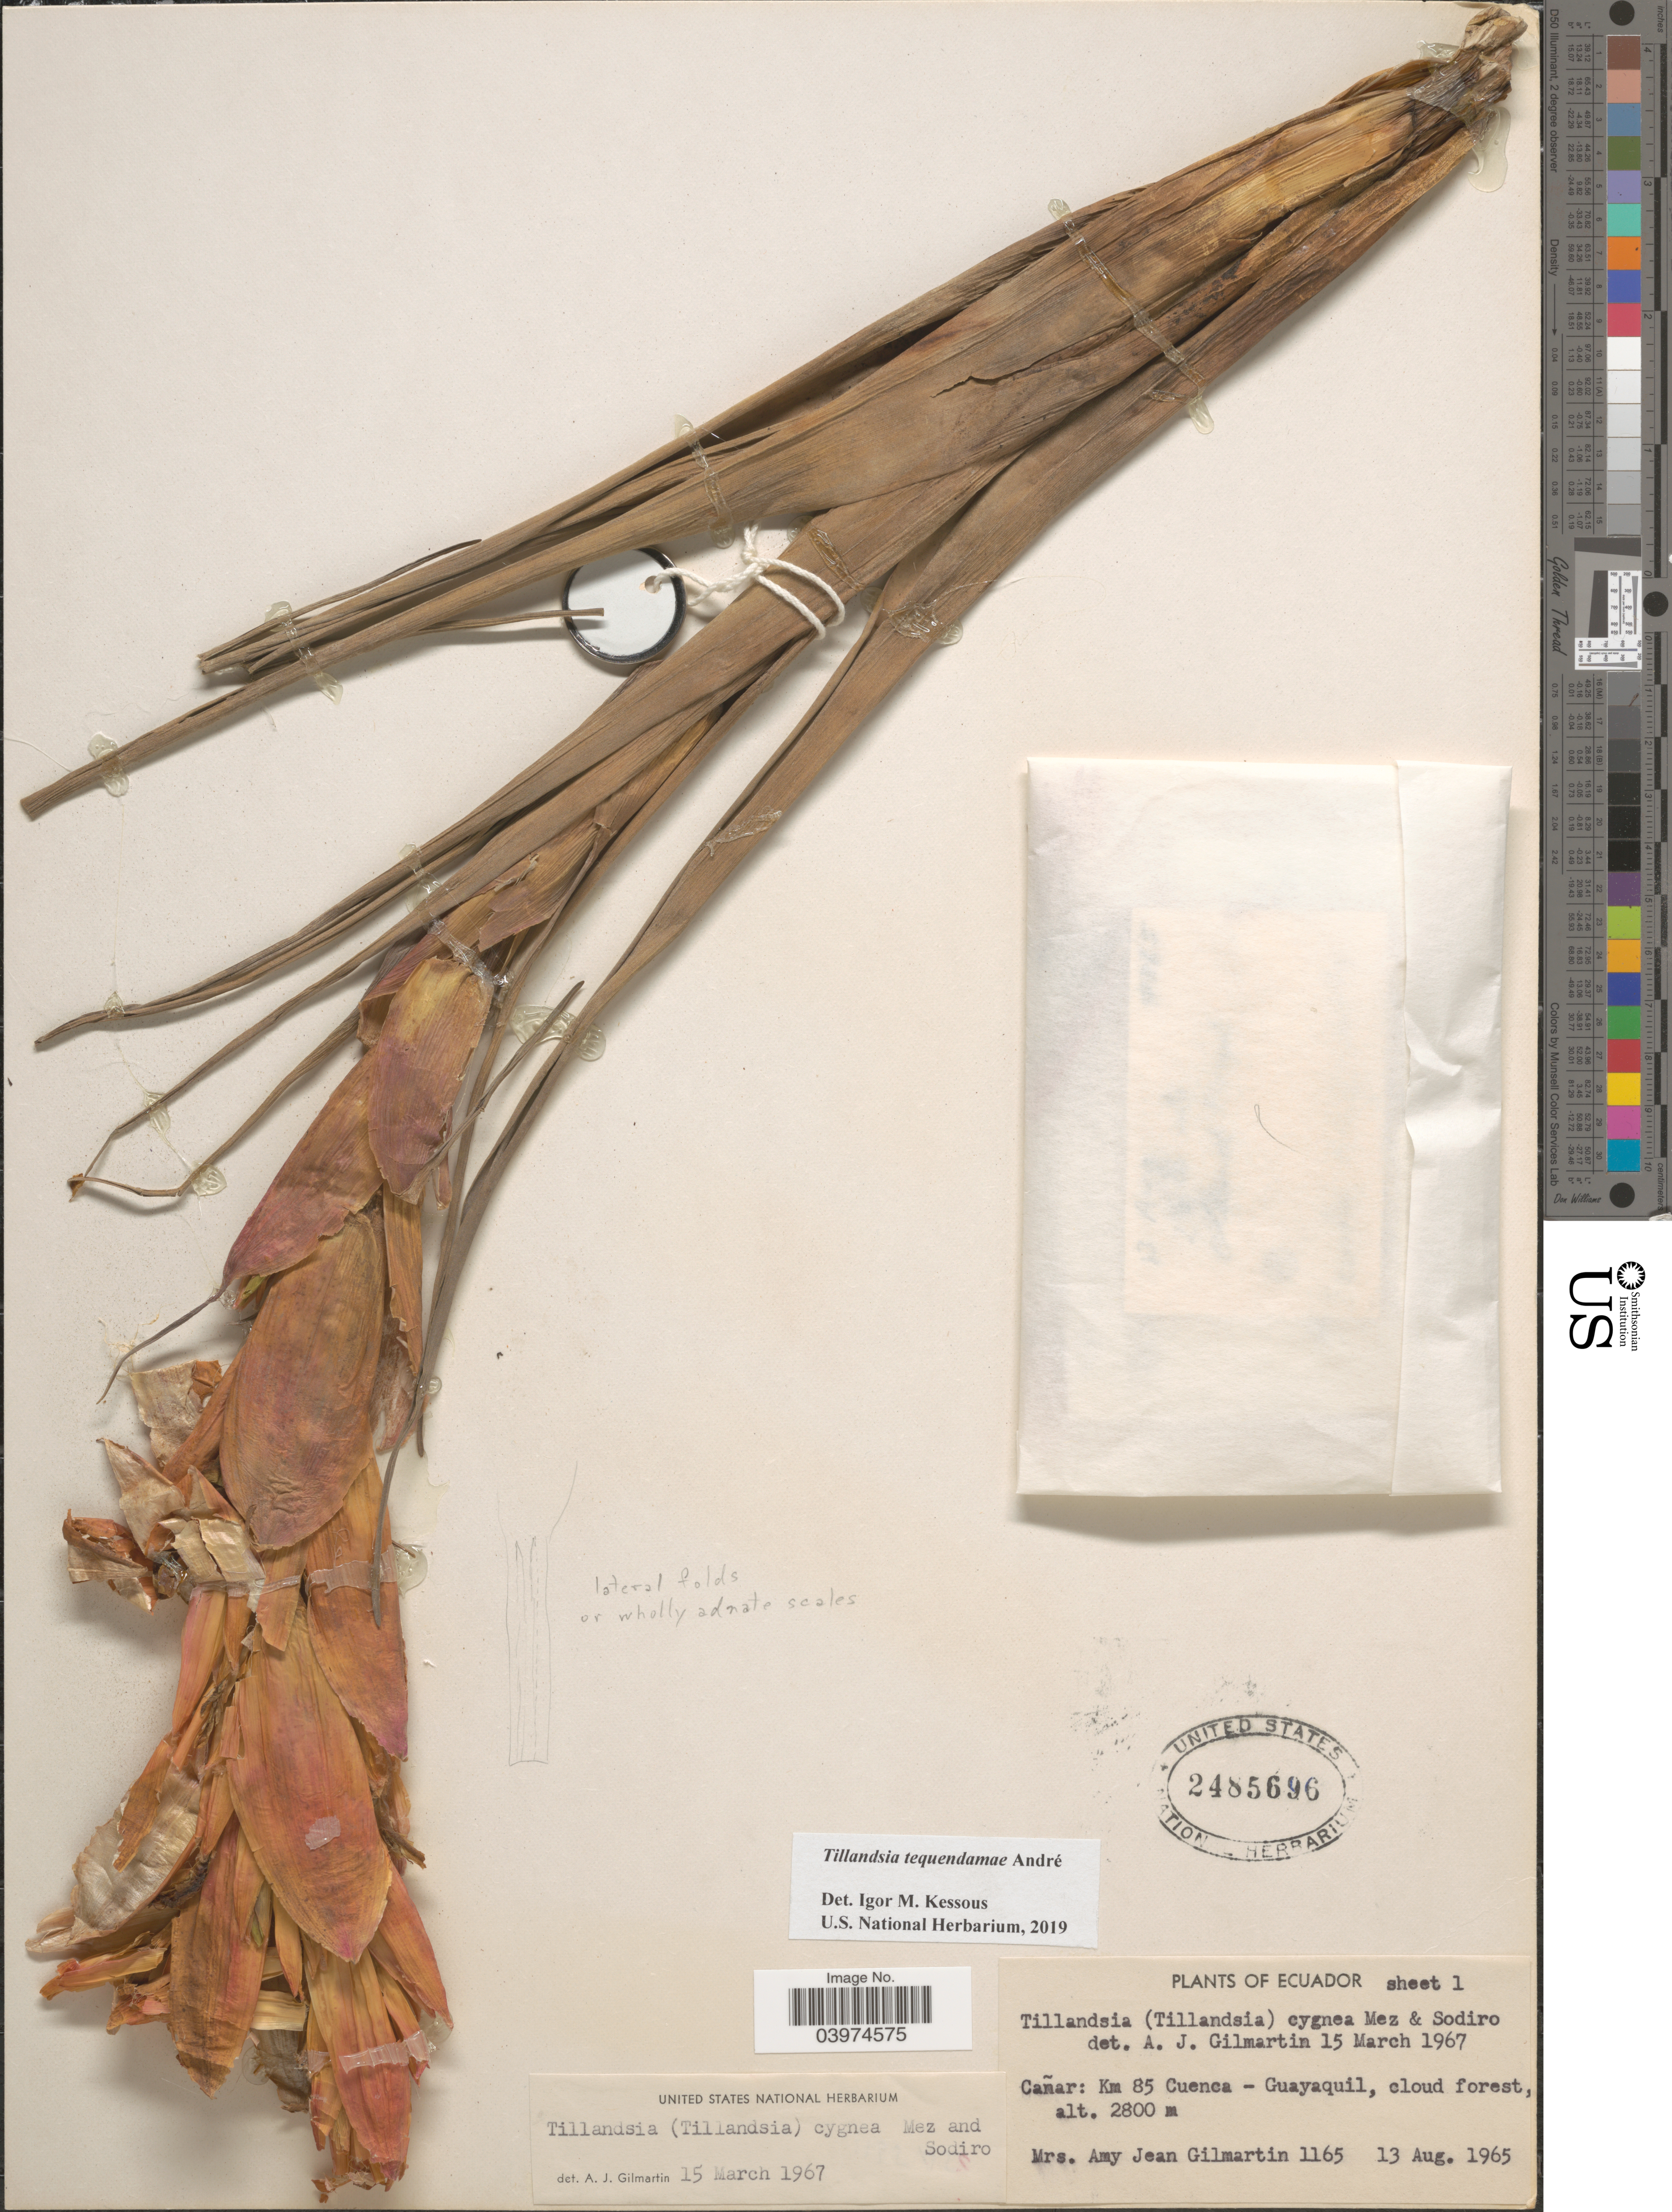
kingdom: Plantae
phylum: Tracheophyta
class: Liliopsida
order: Poales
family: Bromeliaceae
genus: Tillandsia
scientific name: Tillandsia tequendamae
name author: André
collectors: A. J. Gilmartin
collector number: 1165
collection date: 1965-08-13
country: Ecuador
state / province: Cañar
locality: Km 85 Cuenca-Guayaquil, cloud forest.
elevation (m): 2800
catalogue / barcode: US 2485696